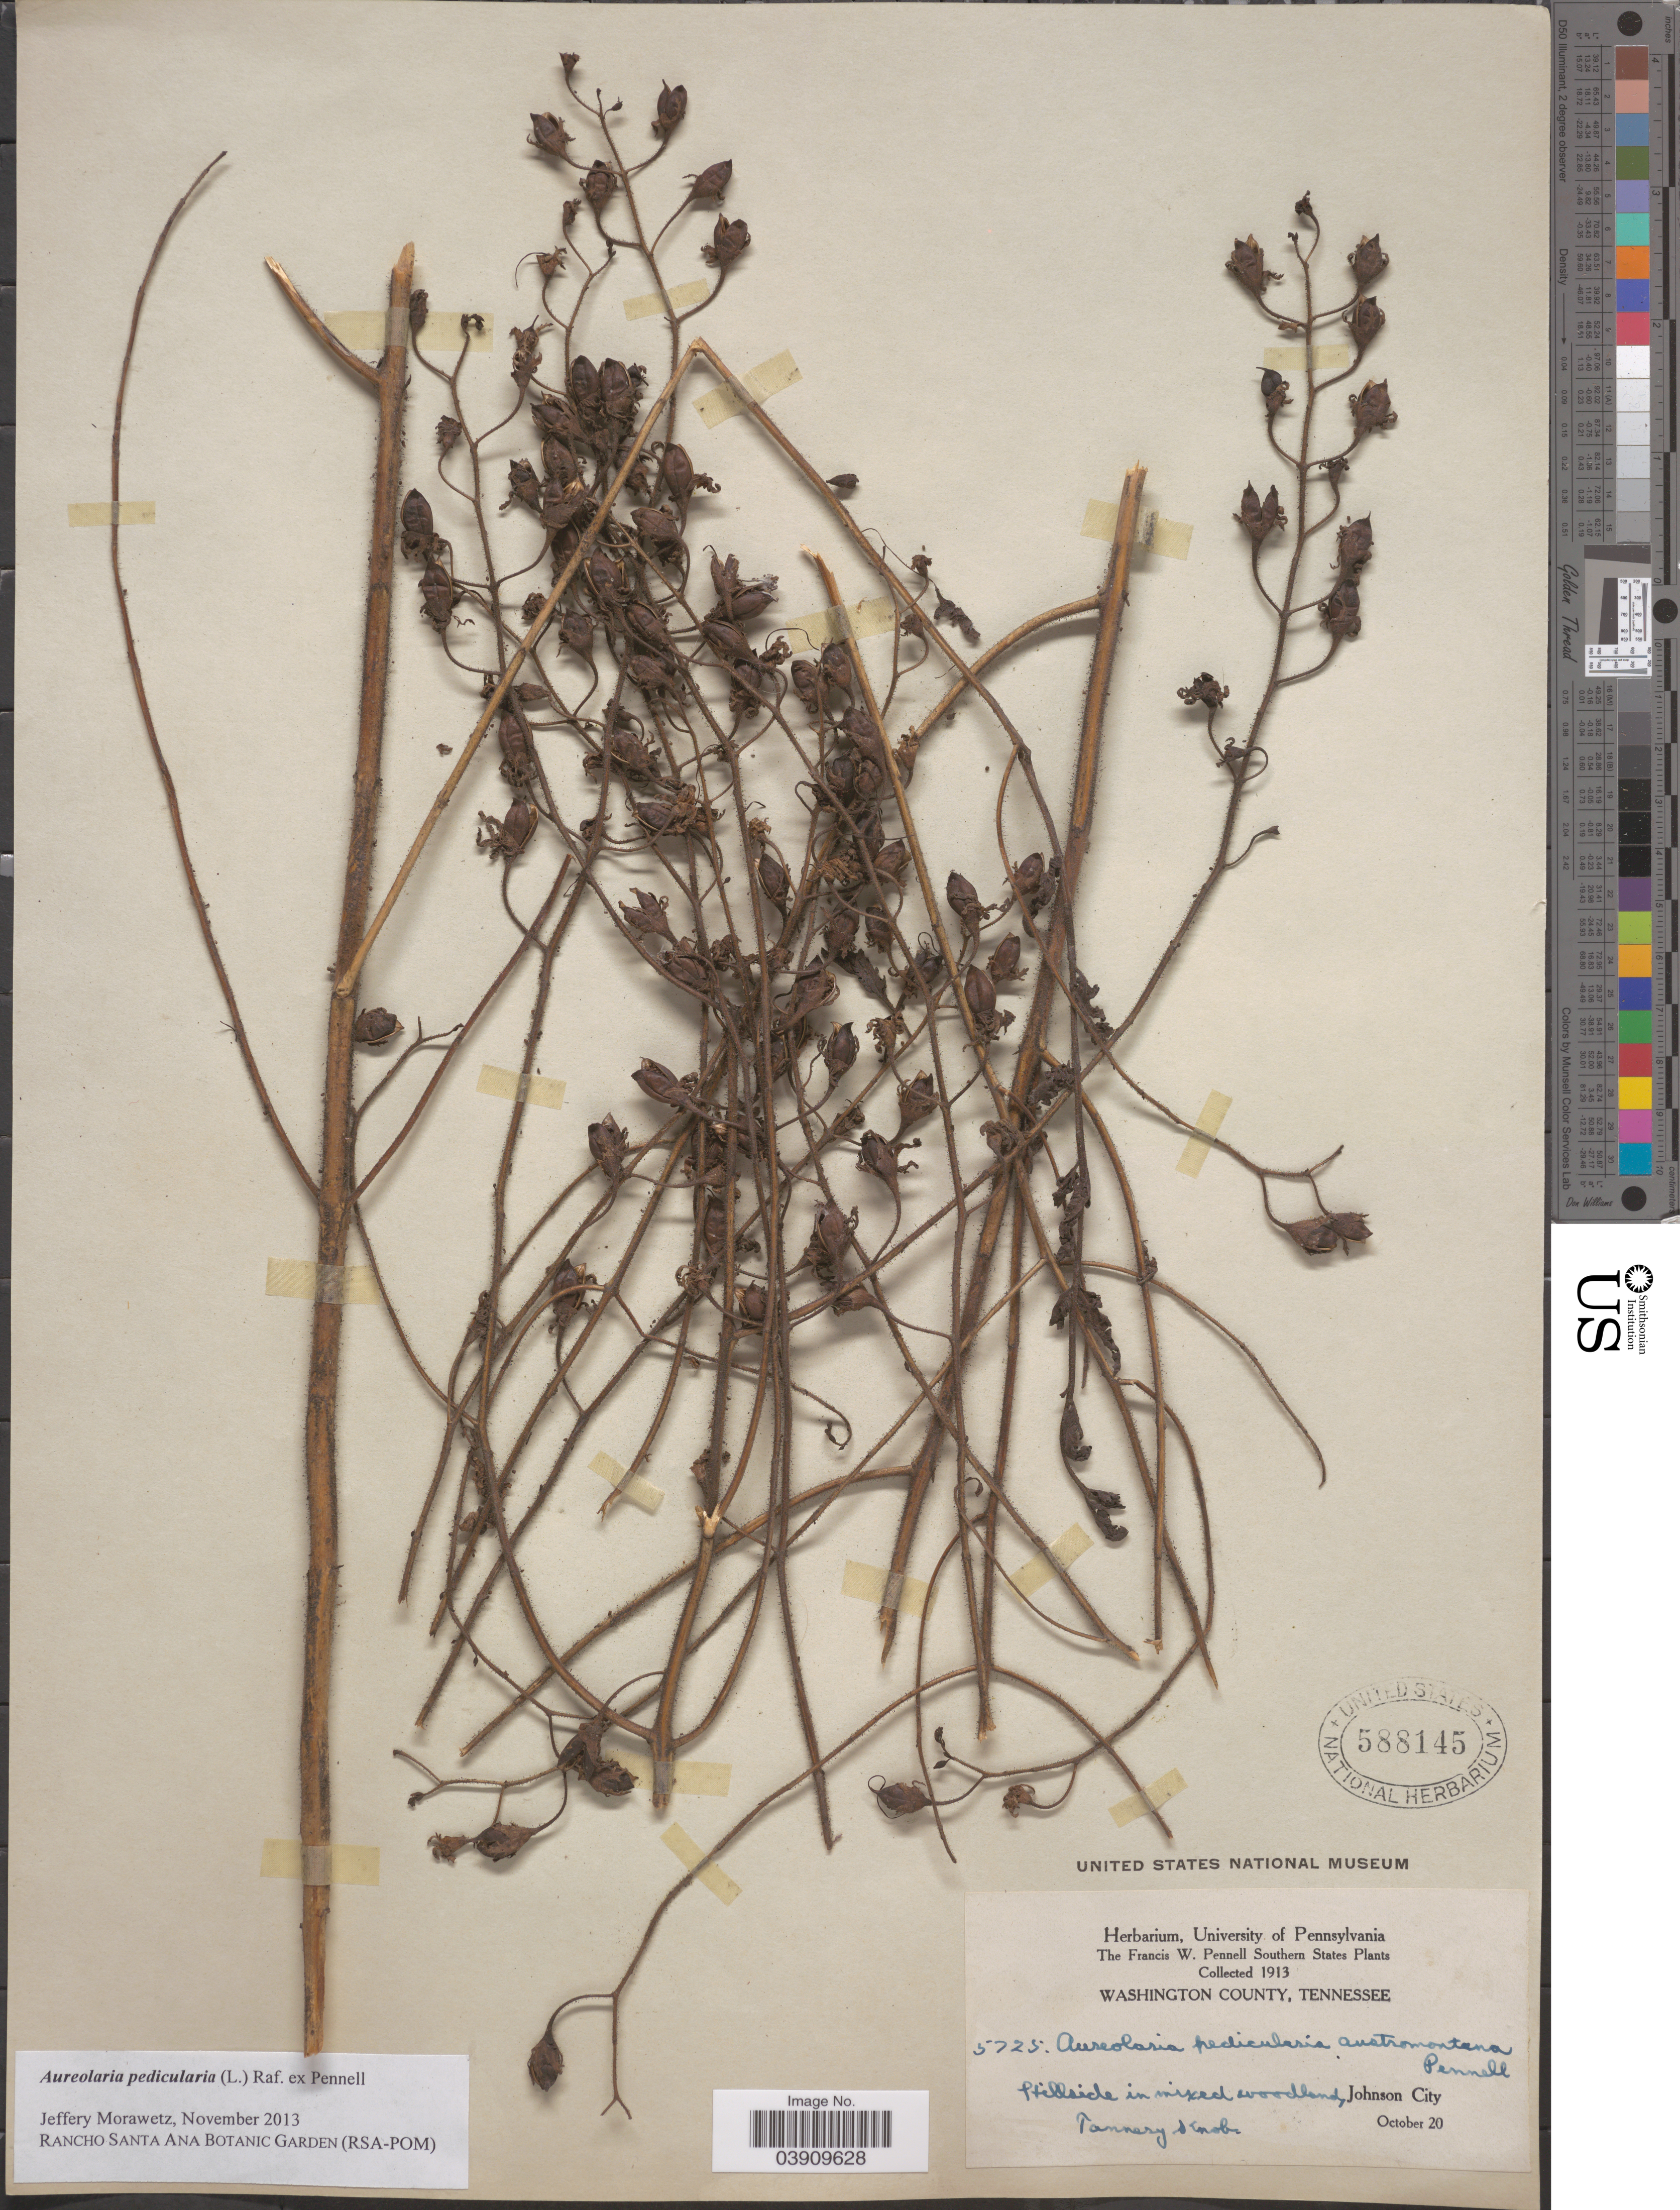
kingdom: Plantae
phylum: Tracheophyta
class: Magnoliopsida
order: Lamiales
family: Orobanchaceae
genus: Aureolaria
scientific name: Aureolaria pedicularia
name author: (L.) Raf. ex Farw.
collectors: F. W. Pennell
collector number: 5725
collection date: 1913-10-20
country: United States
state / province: Tennessee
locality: Southern States. Washington County. Johnson City. Tannery Knob.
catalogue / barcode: US 588145